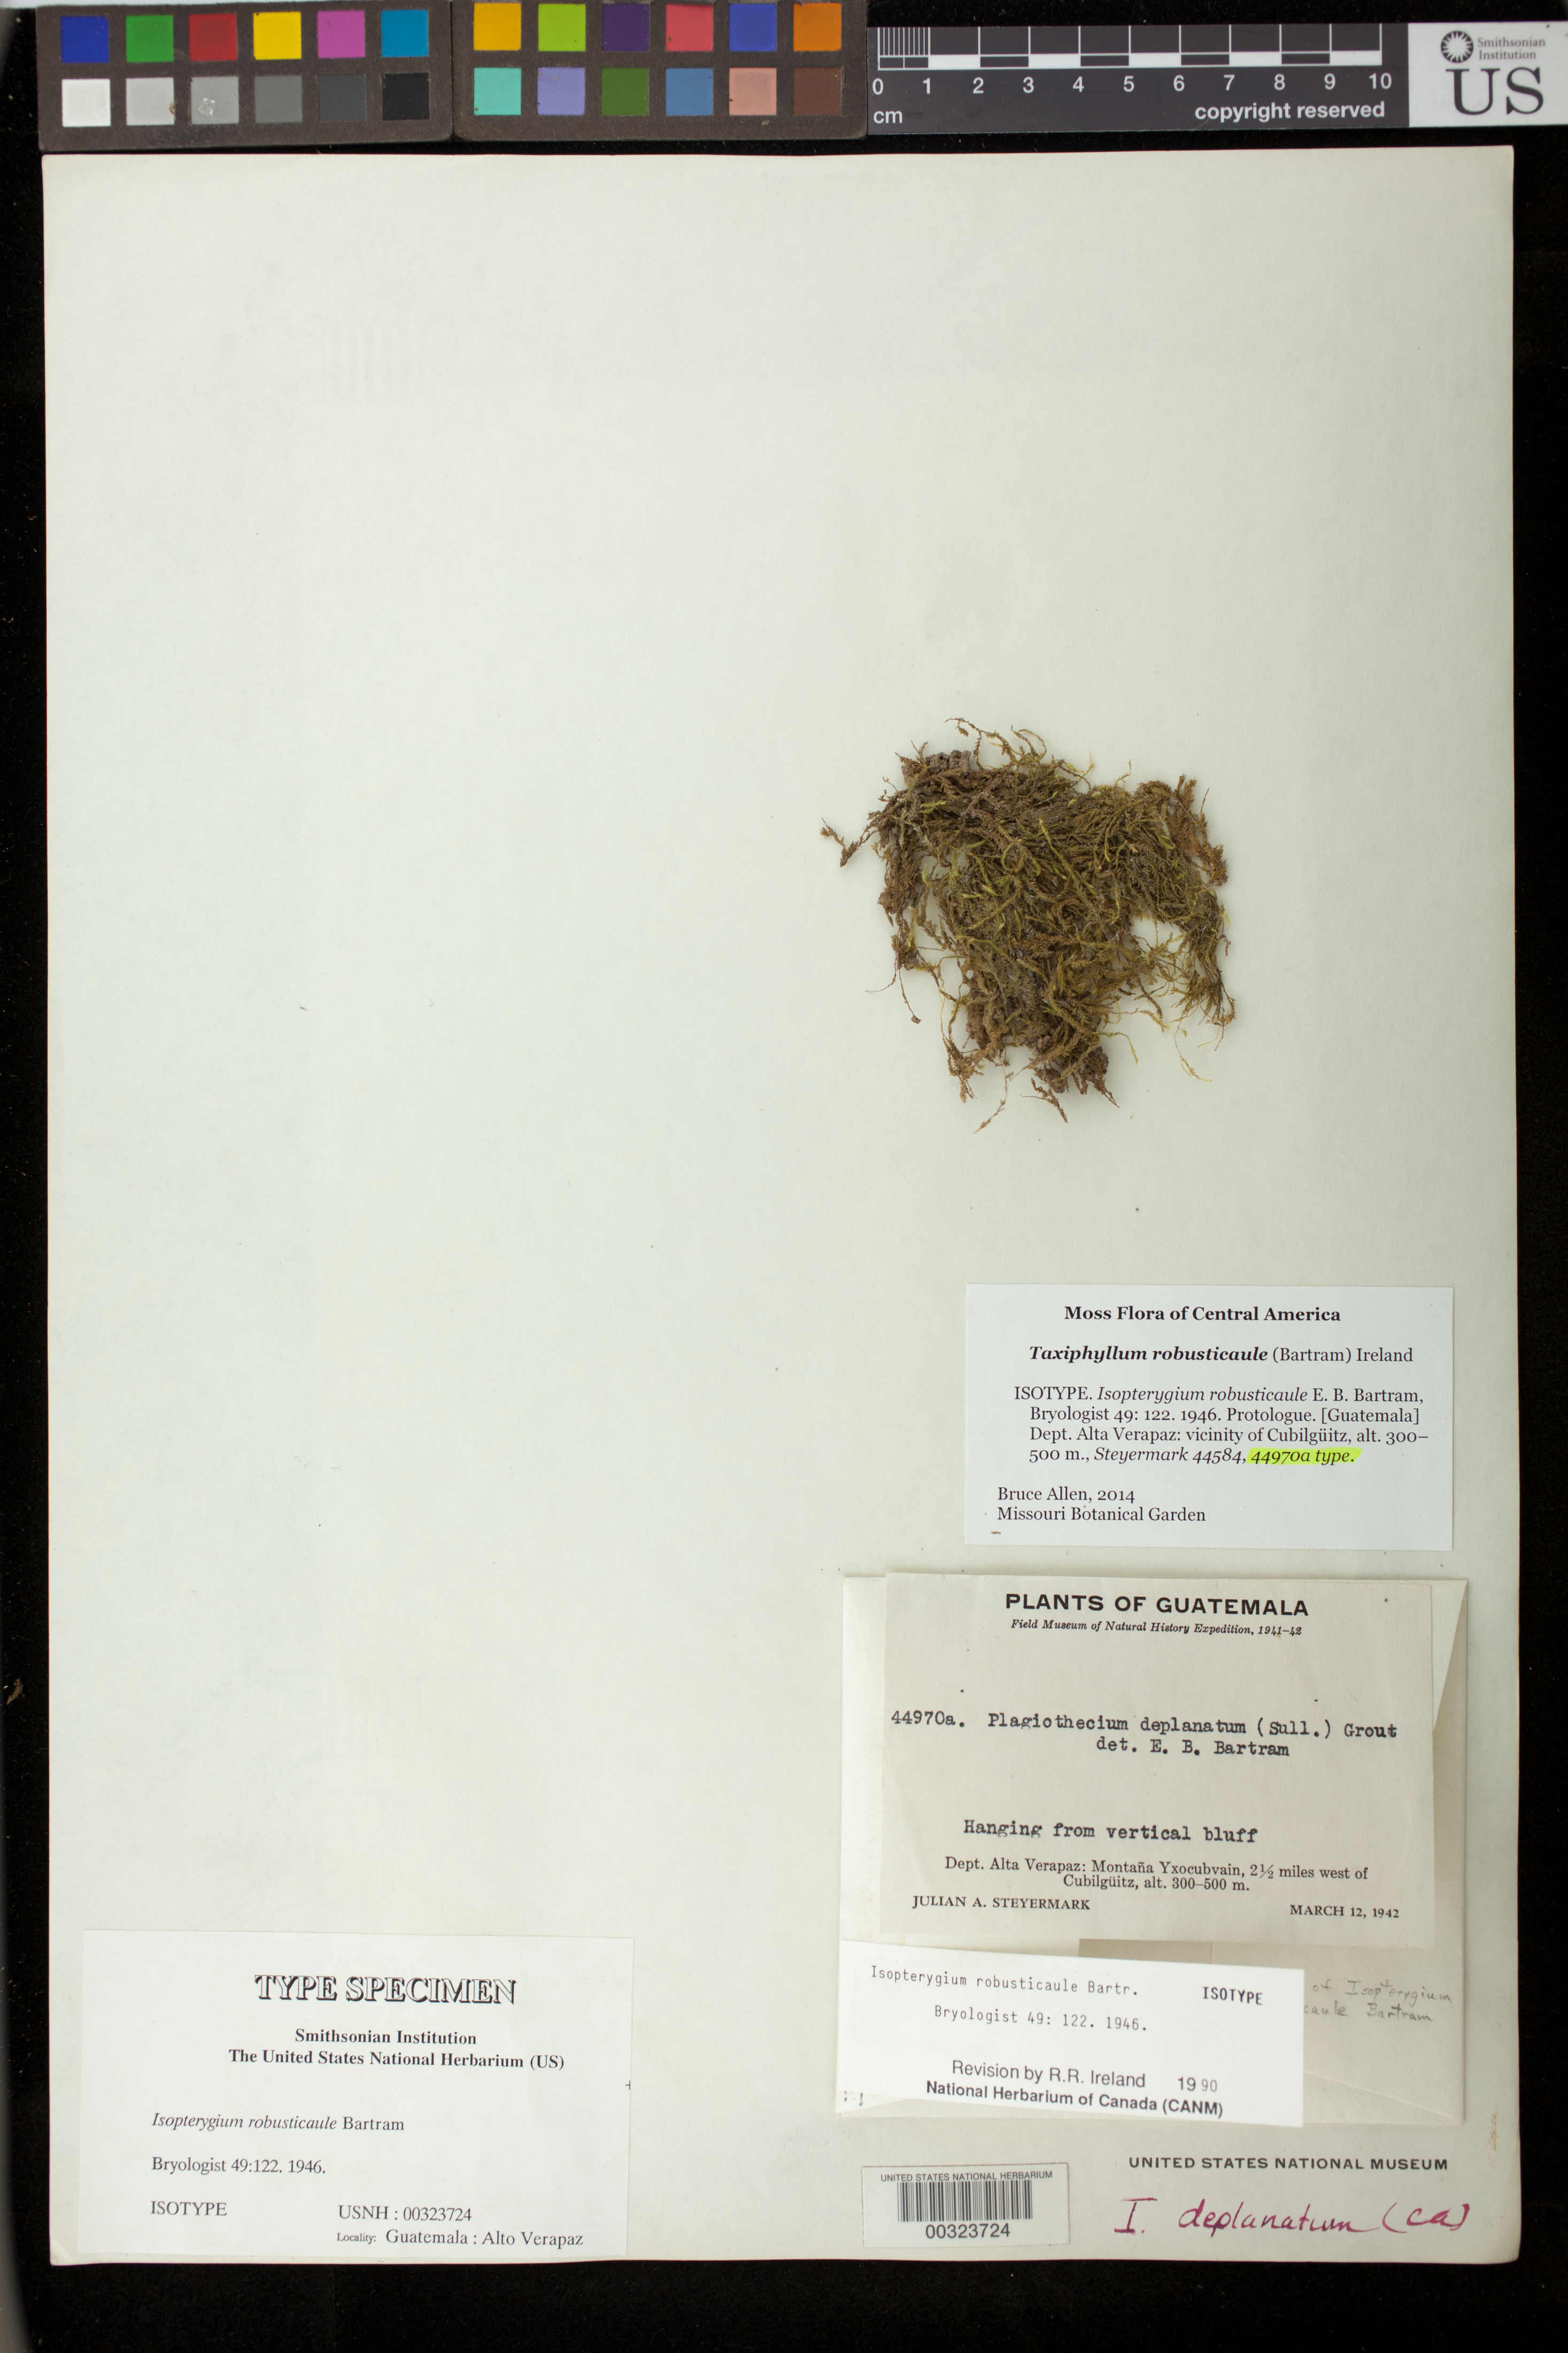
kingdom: Plantae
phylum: Bryophyta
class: Bryopsida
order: Hypnales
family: Pylaisiadelphaceae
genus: Isopterygium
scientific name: Isopterygium robusticaule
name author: E.B. Bartram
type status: Isotype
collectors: J. Steyermark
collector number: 44970a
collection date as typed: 12 Mar 1942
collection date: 1942-03-12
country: Guatemala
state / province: Alta Verapaz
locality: Montana Yxocubvain, 2.5 mi W of Cubilquitz.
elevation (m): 300